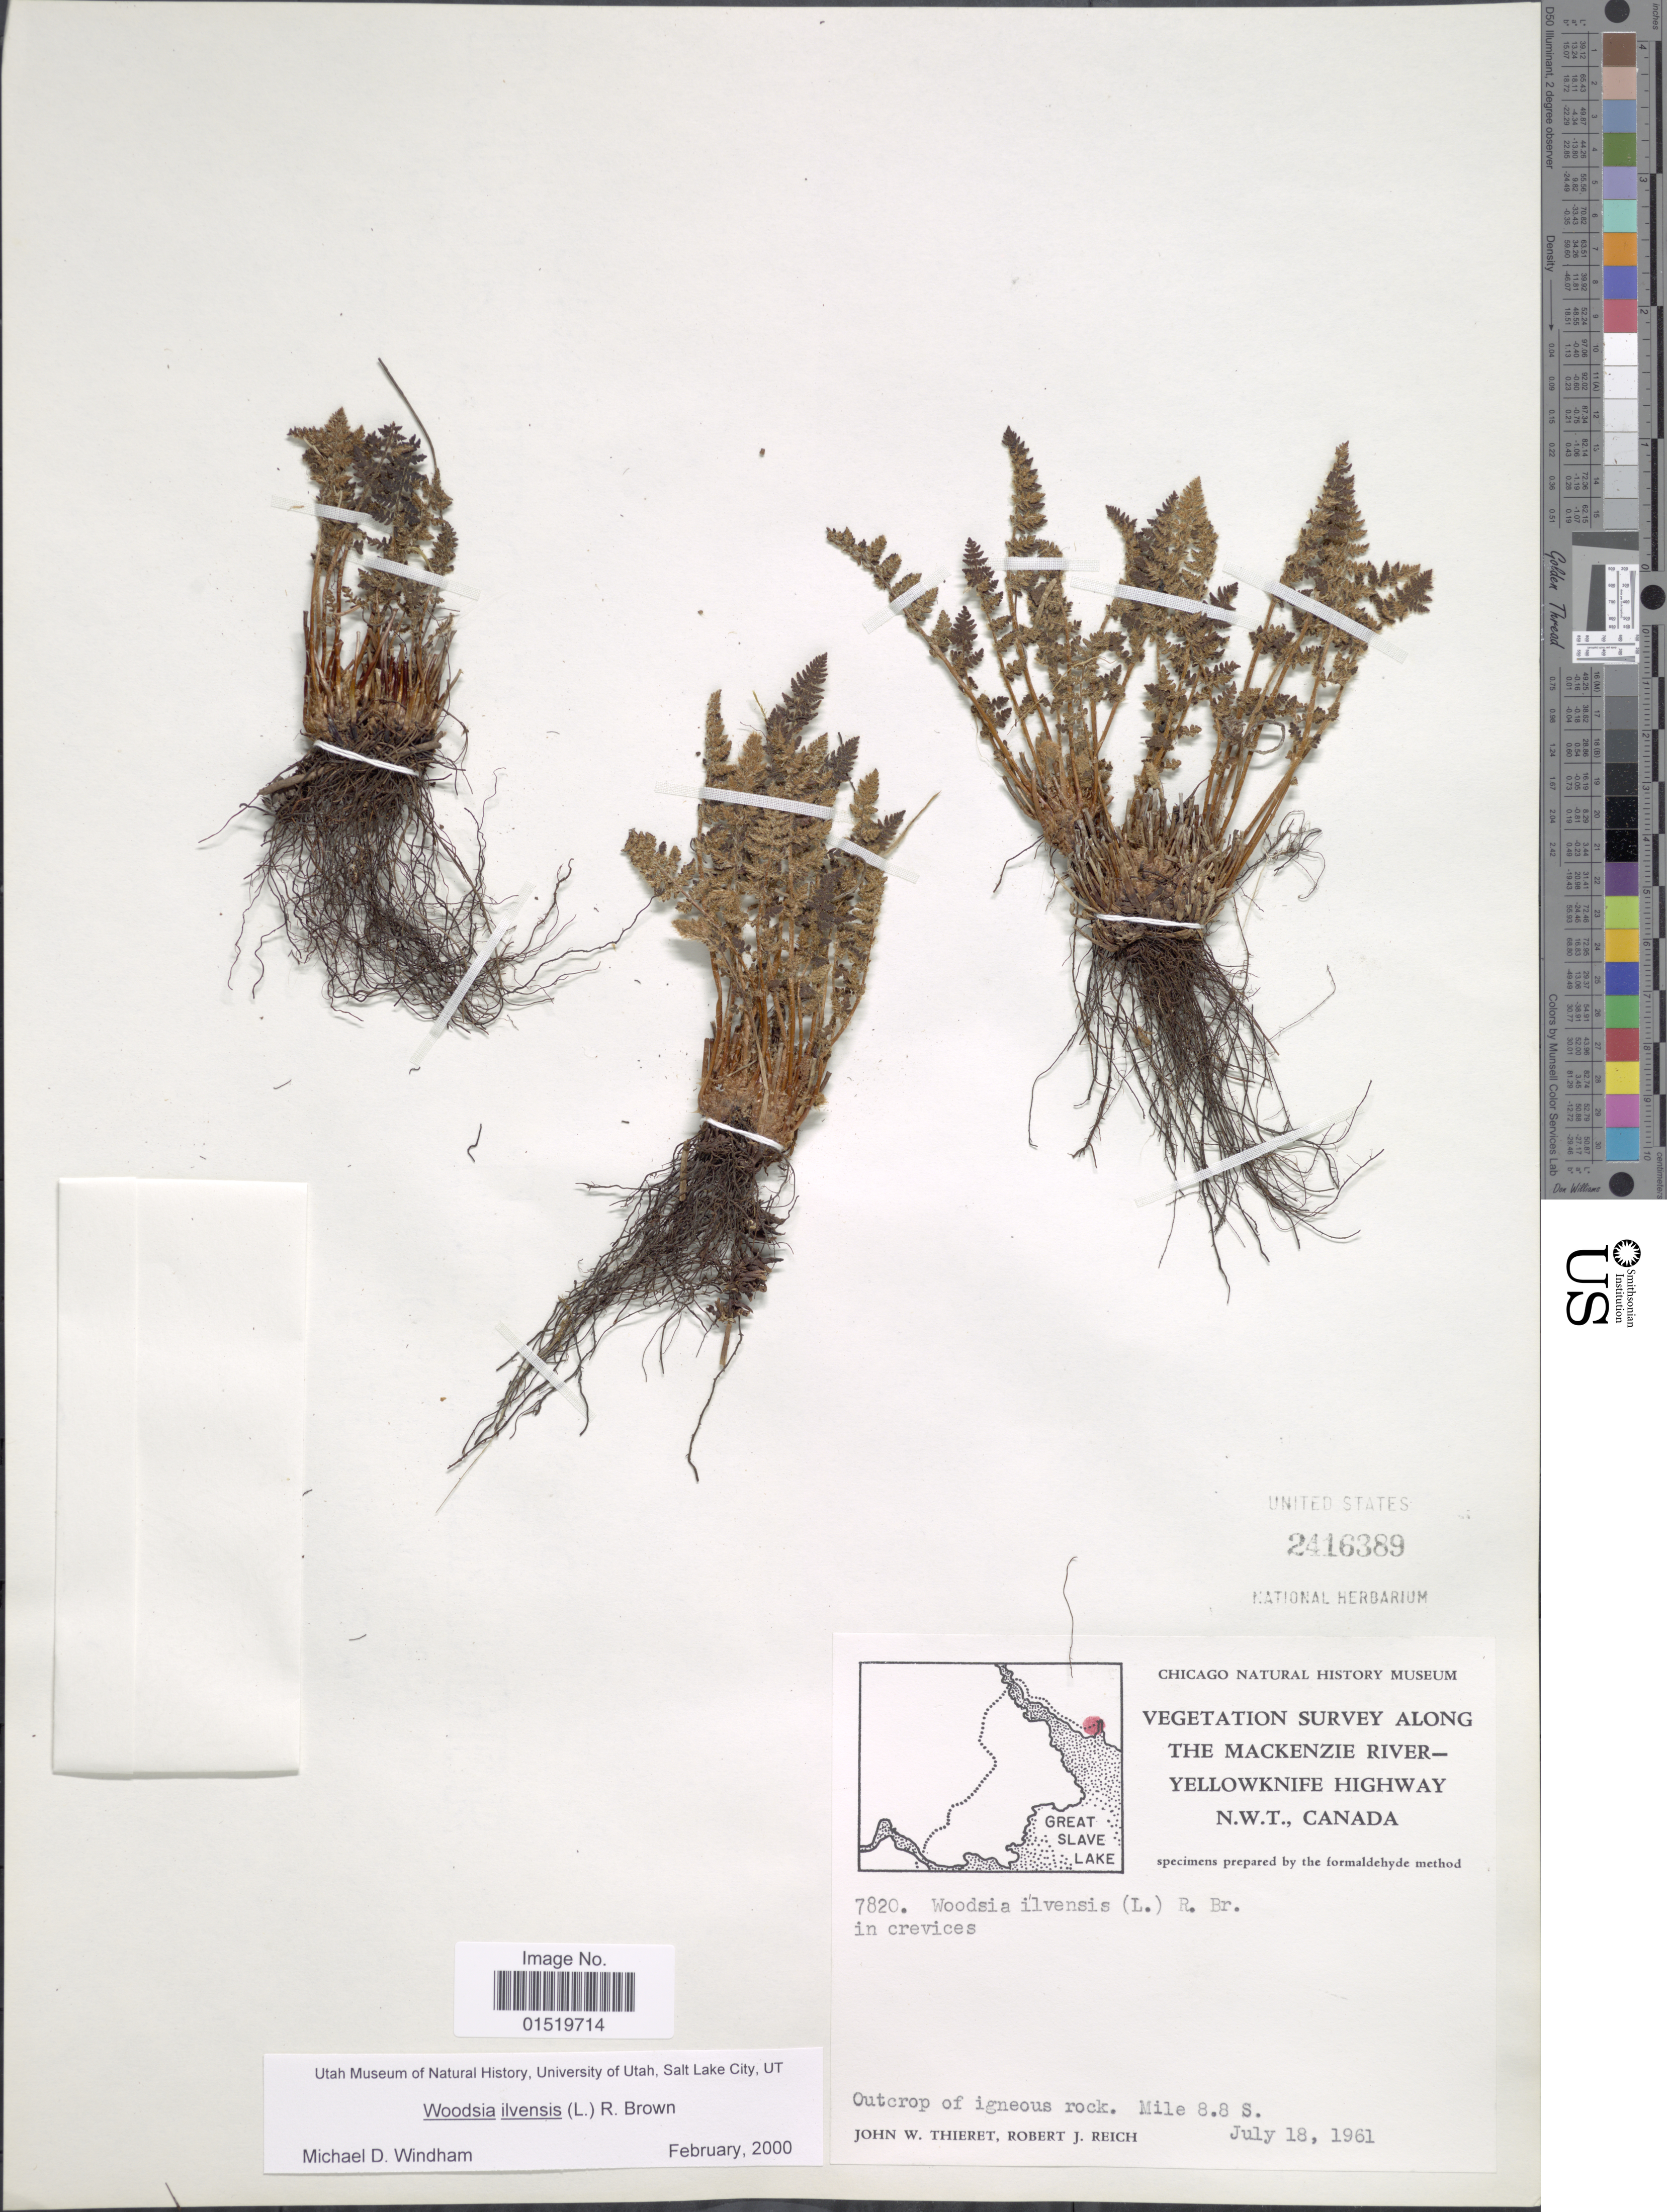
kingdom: Plantae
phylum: Tracheophyta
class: Polypodiopsida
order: Polypodiales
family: Woodsiaceae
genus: Woodsia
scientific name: Woodsia ilvensis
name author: (L.) R. Br.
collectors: J. W. Thieret & R. Reich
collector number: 7820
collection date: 1961-07-18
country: Canada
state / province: Northwest Territories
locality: Vegetation survey along the Mackenzie River - Yellowknife Highway, Outcrops of igneous rock. Mile 8.8 S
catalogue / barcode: US 2416389